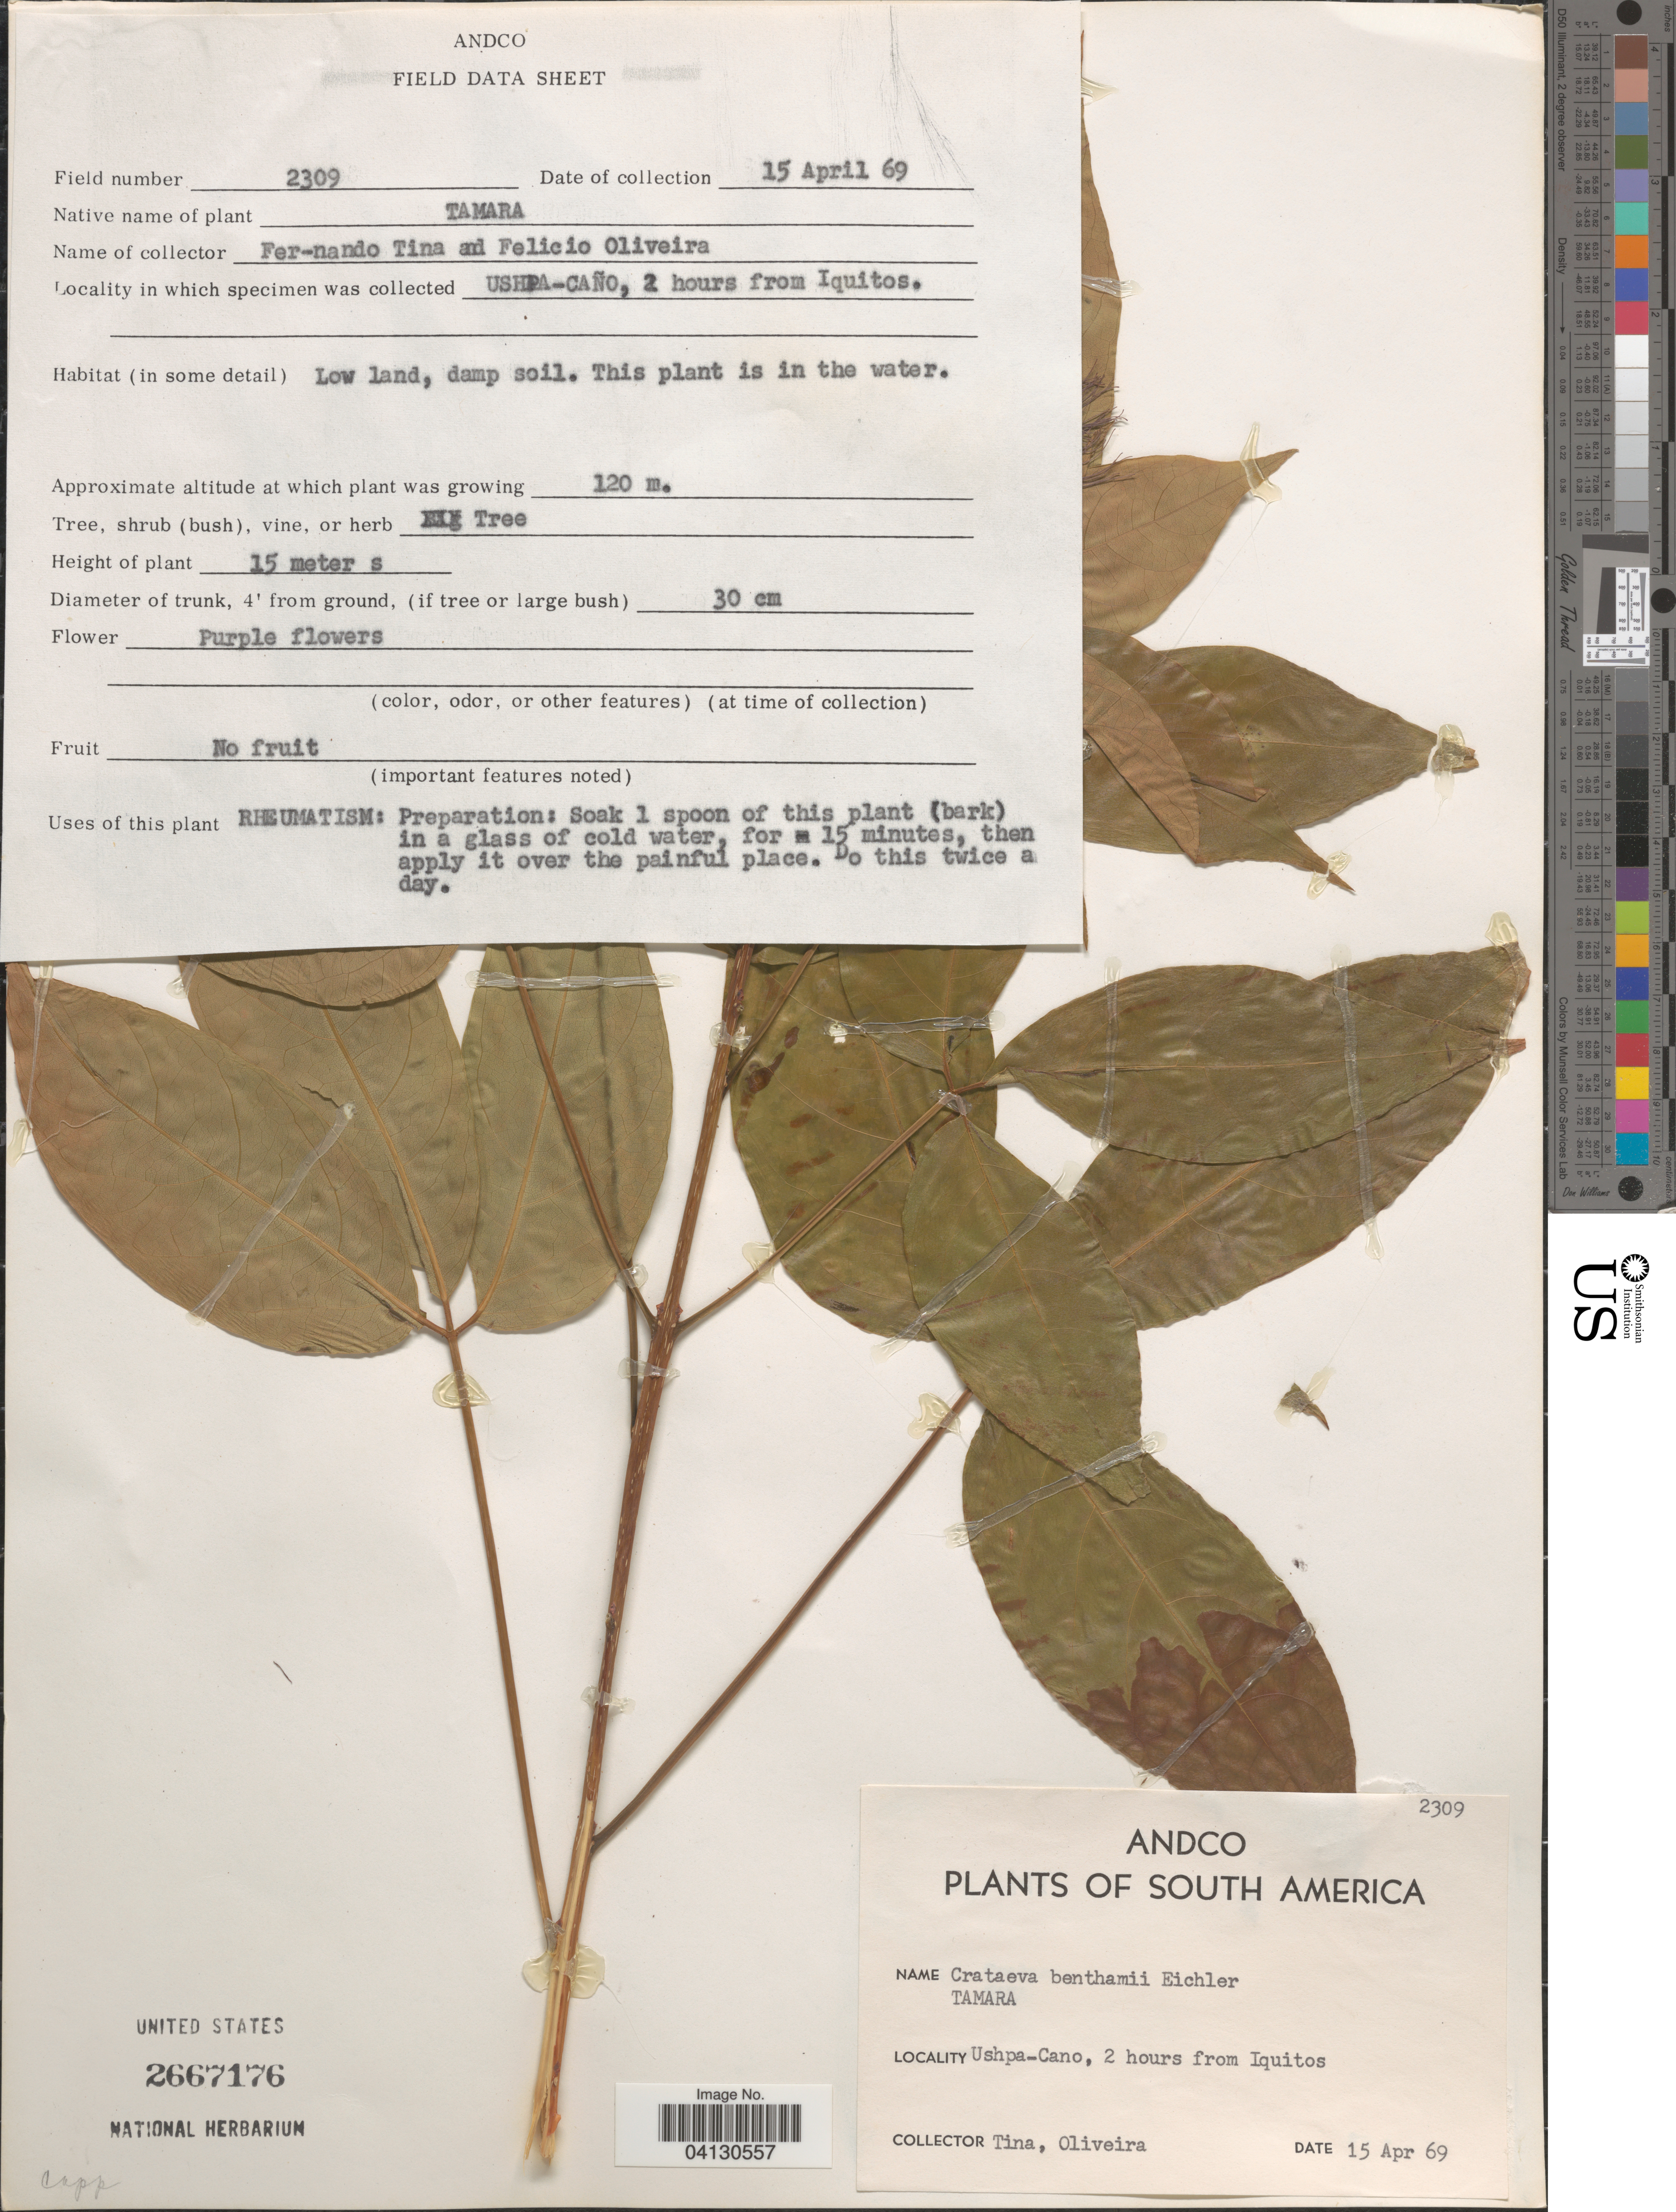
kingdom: Plantae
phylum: Tracheophyta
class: Magnoliopsida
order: Brassicales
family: Capparaceae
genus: Crateva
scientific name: Crateva benthamii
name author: Eichler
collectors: F. Tina & F. Oliveira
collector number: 2309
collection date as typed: Transcribed d/m/y: 15/4/69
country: Peru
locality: South America. Ushpa-Caño, 2 hours from Iquitos.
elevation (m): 120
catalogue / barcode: US 2667176